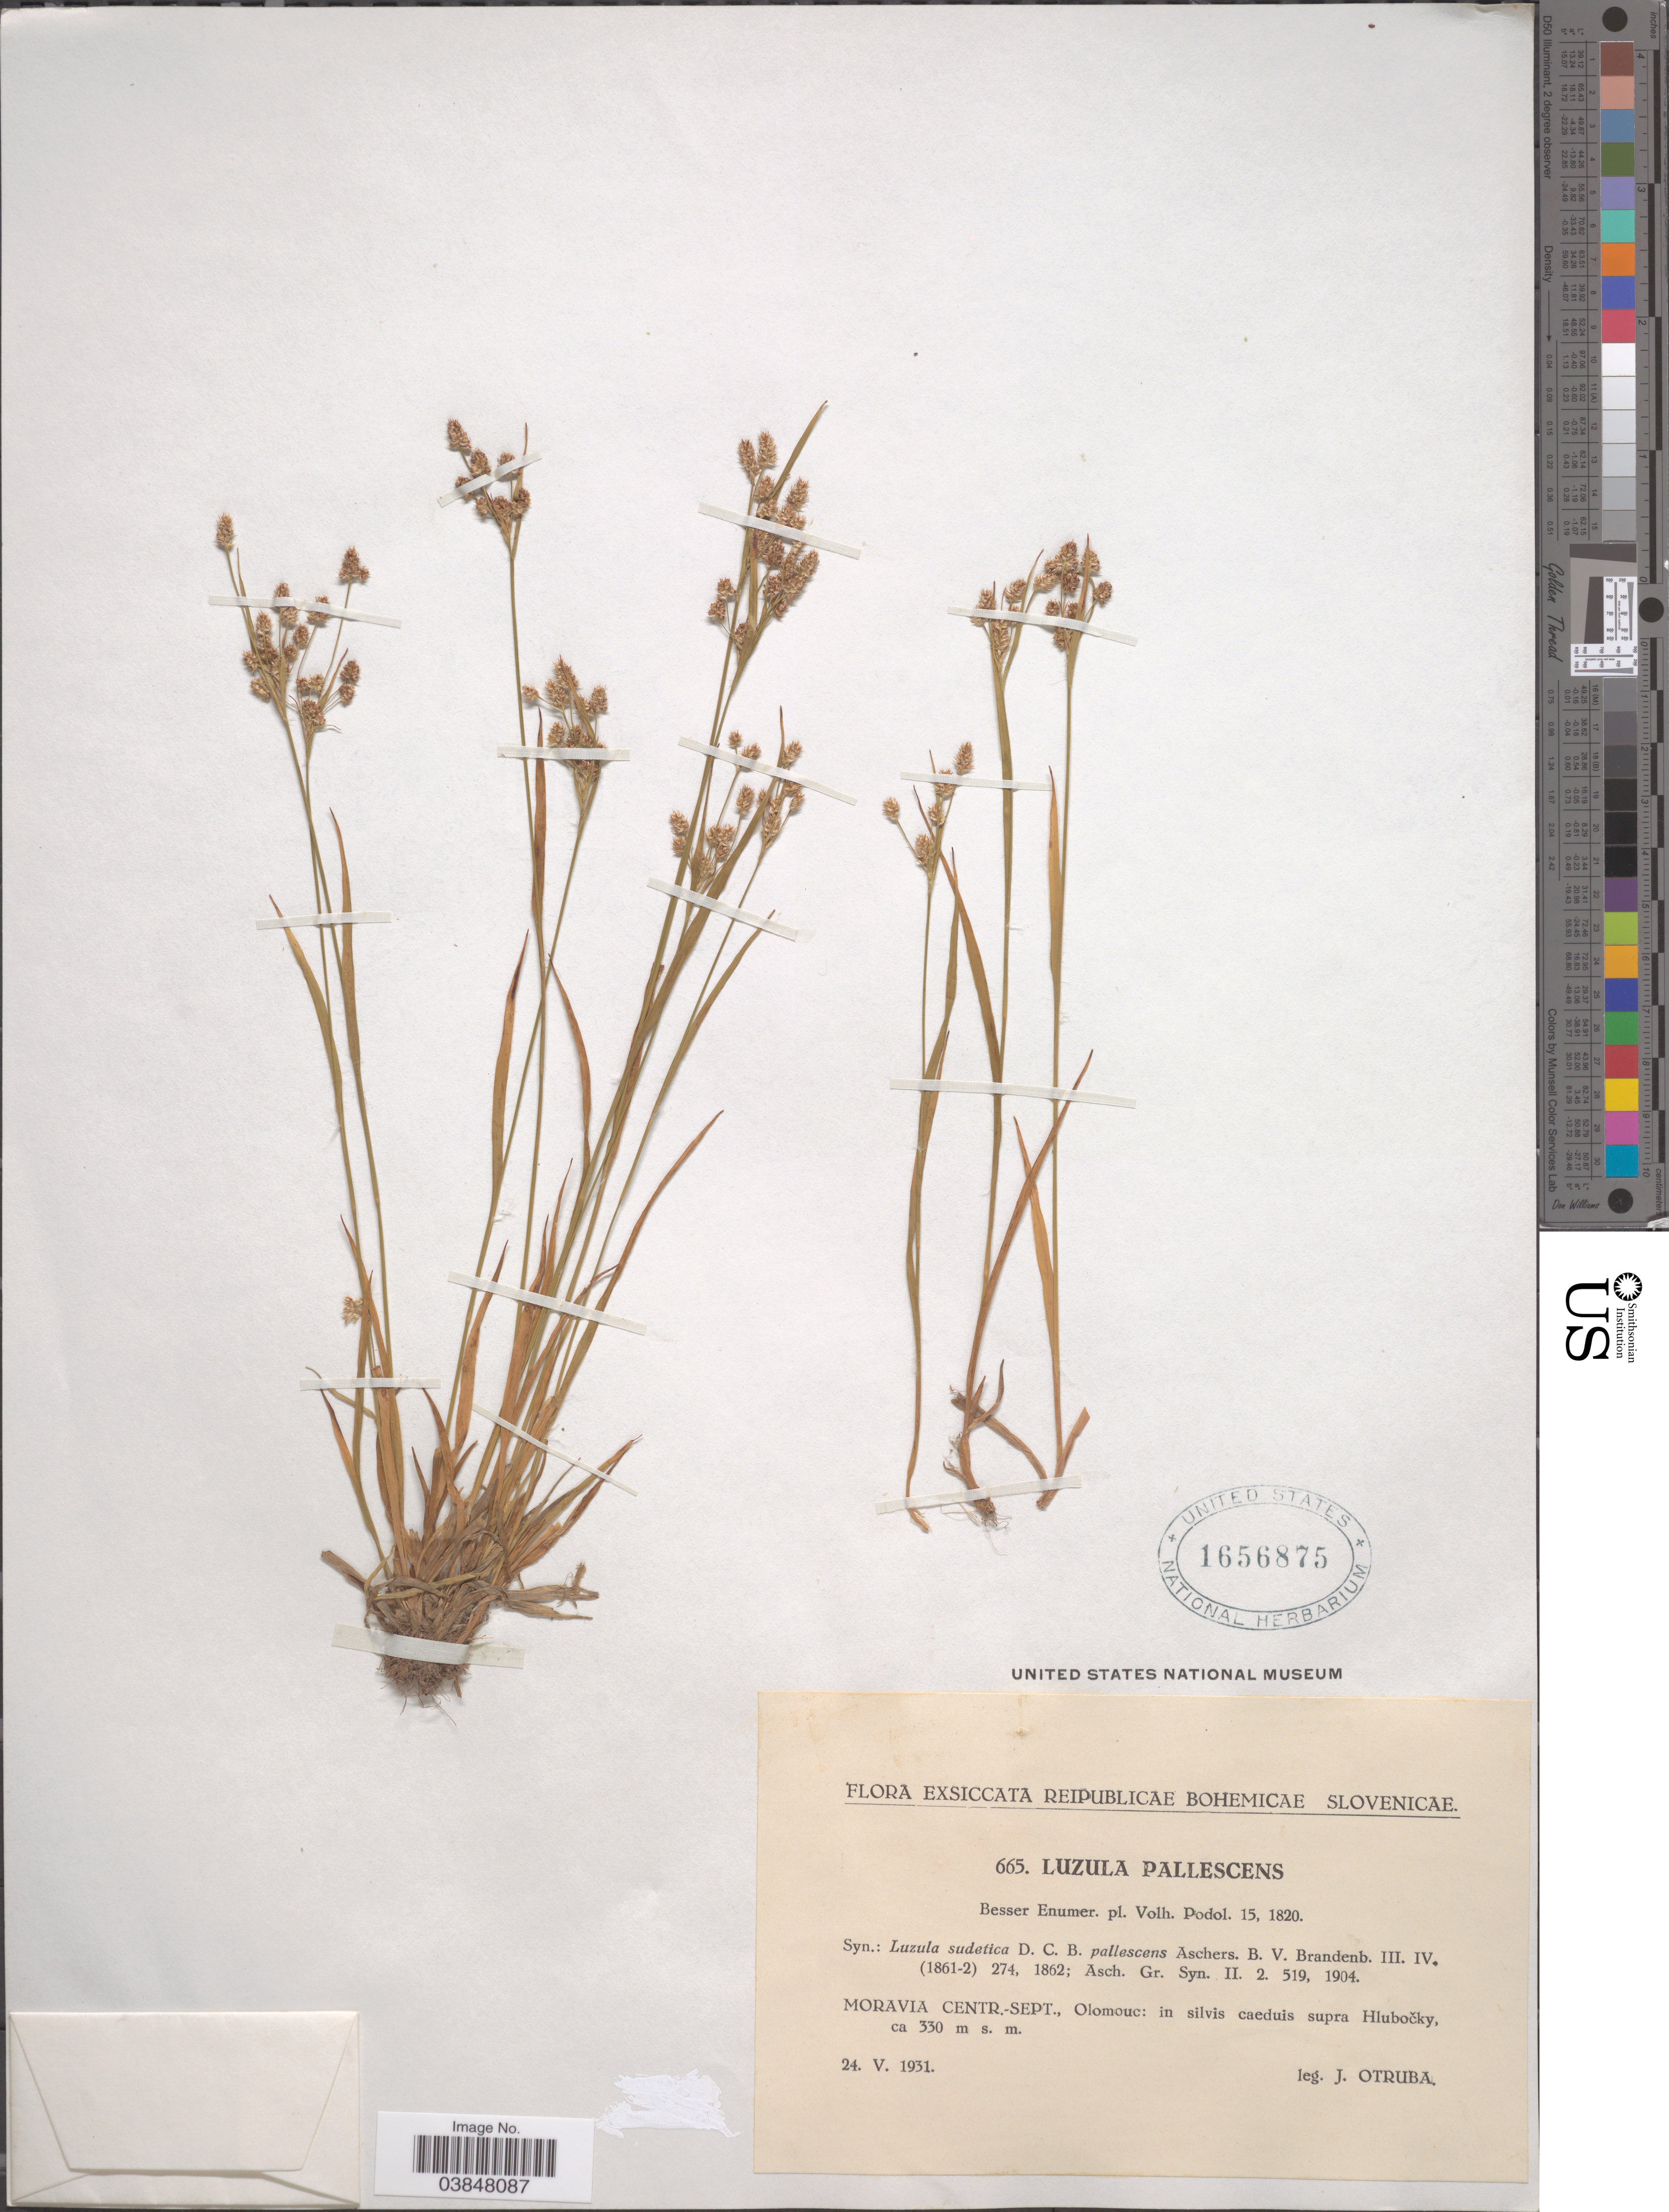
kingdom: Plantae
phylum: Tracheophyta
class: Liliopsida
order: Poales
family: Juncaceae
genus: Luzula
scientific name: Luzula pallescens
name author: Sw.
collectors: J. Otruba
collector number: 665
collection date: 1931-05-24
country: Czechia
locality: Moravia Centr.-Sept., Olomouc: in silvis caeduis supra Hlubocky.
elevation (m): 330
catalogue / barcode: US 1656875